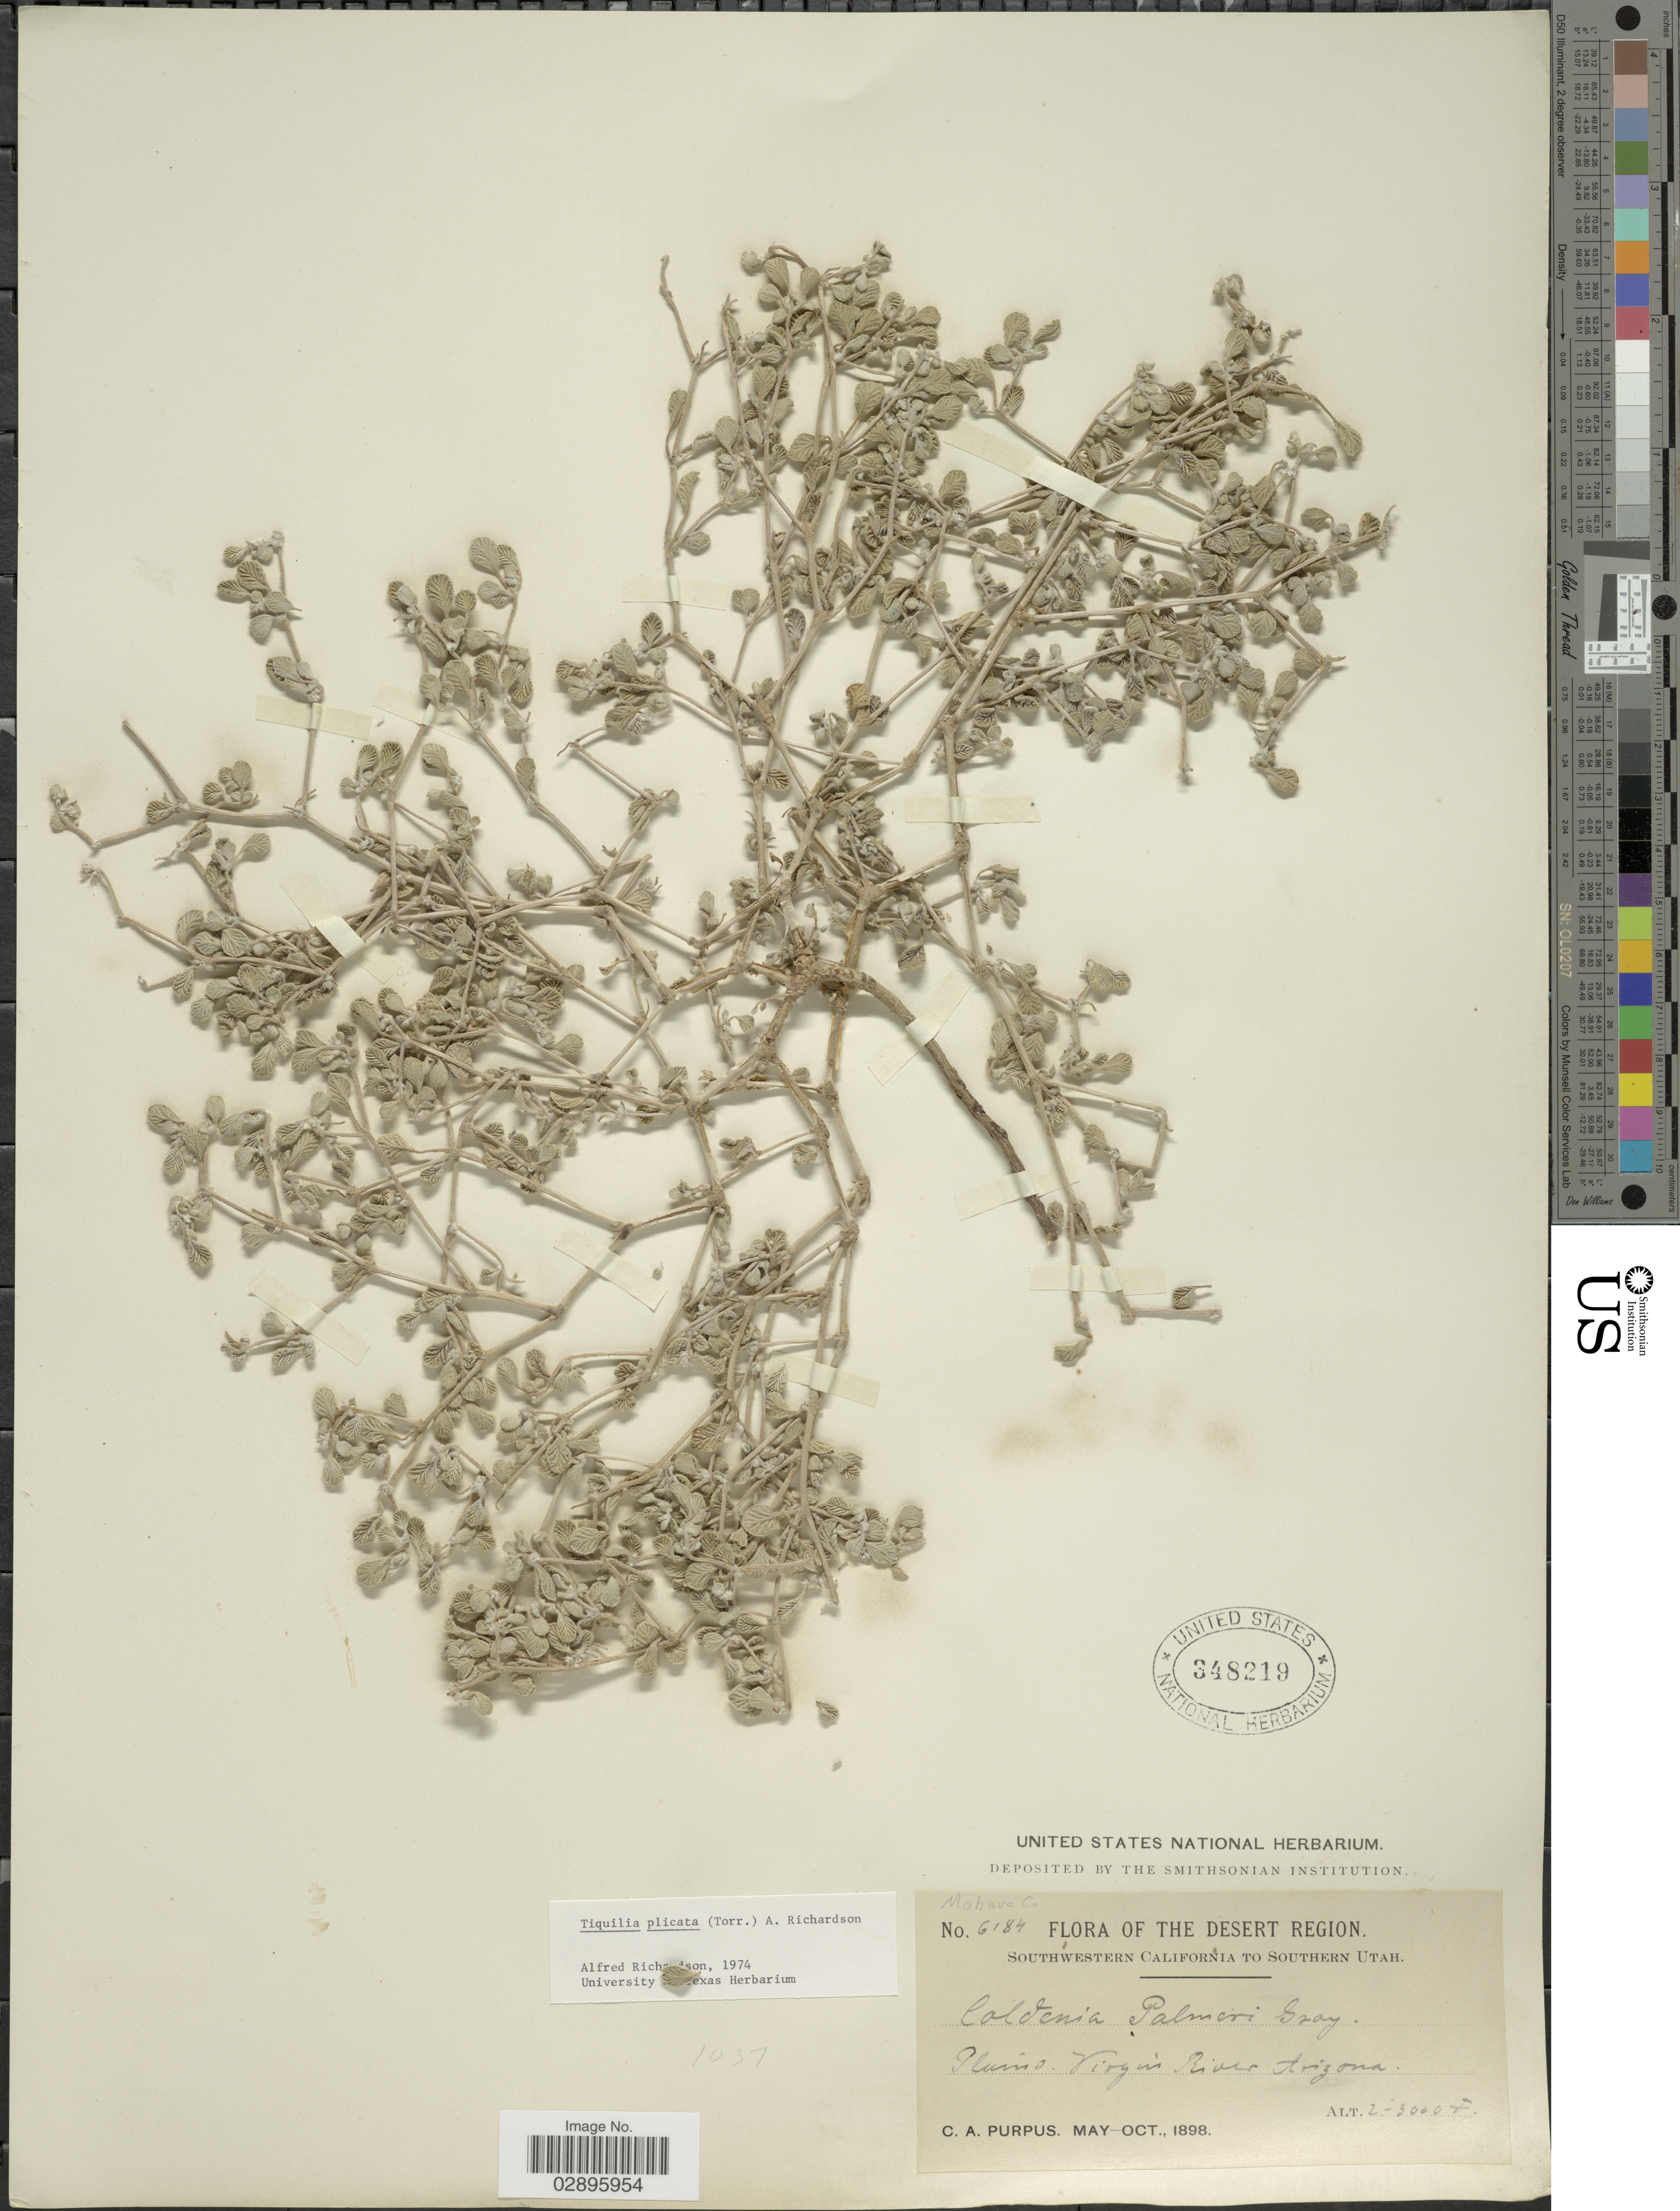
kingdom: Plantae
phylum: Tracheophyta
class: Magnoliopsida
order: Boraginales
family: Ehretiaceae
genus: Tiquilia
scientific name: Tiquilia plicata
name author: Torr.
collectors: C. A. Purpus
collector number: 6184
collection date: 1898-05/1898-10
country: United States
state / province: Arizona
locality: Mohave Co., Desert Region. Plains. Virgin River.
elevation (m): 610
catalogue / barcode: US 348219